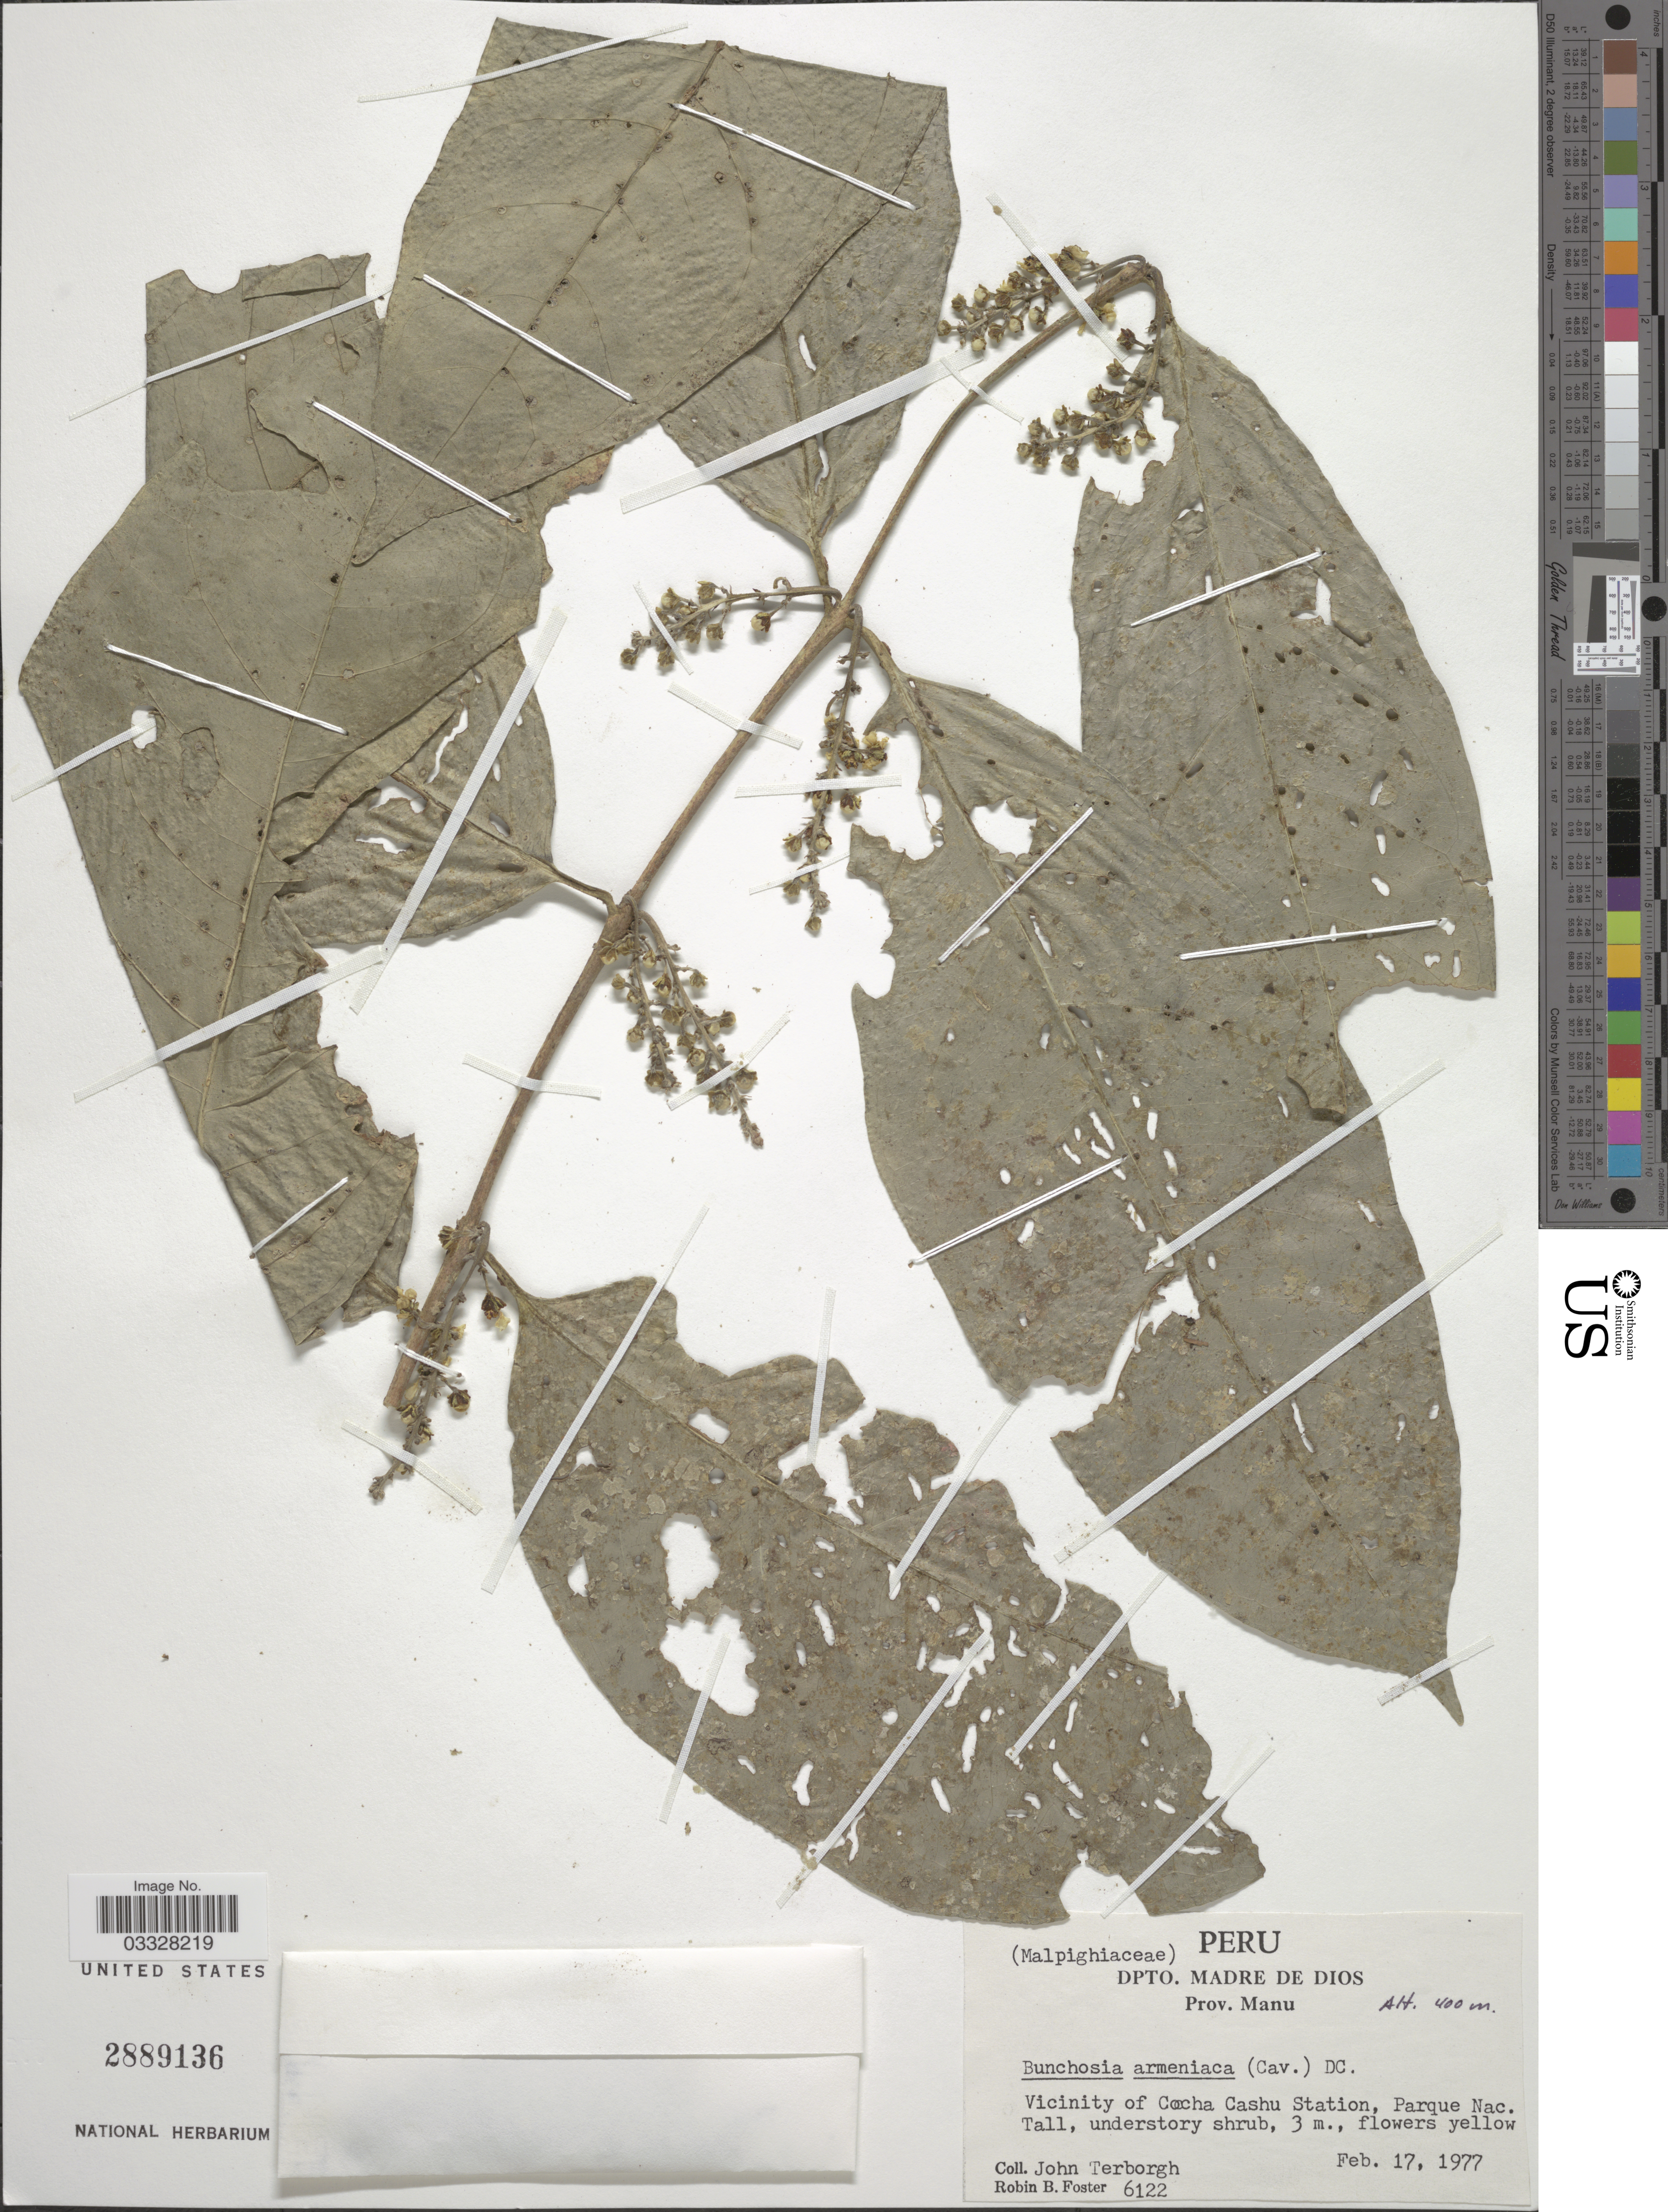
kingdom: Plantae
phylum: Tracheophyta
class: Magnoliopsida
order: Malpighiales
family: Malpighiaceae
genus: Bunchosia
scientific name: Bunchosia armeniaca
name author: (Cav.) DC.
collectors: J. Terborgh & R. B. Foster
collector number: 6122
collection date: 1977-02-17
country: Peru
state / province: Madre de Dios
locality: Dpto. Madre de Dios. Prov. Manu. Vicinity of Cocha Cashu Station, Parque Nac.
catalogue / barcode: US 2889136